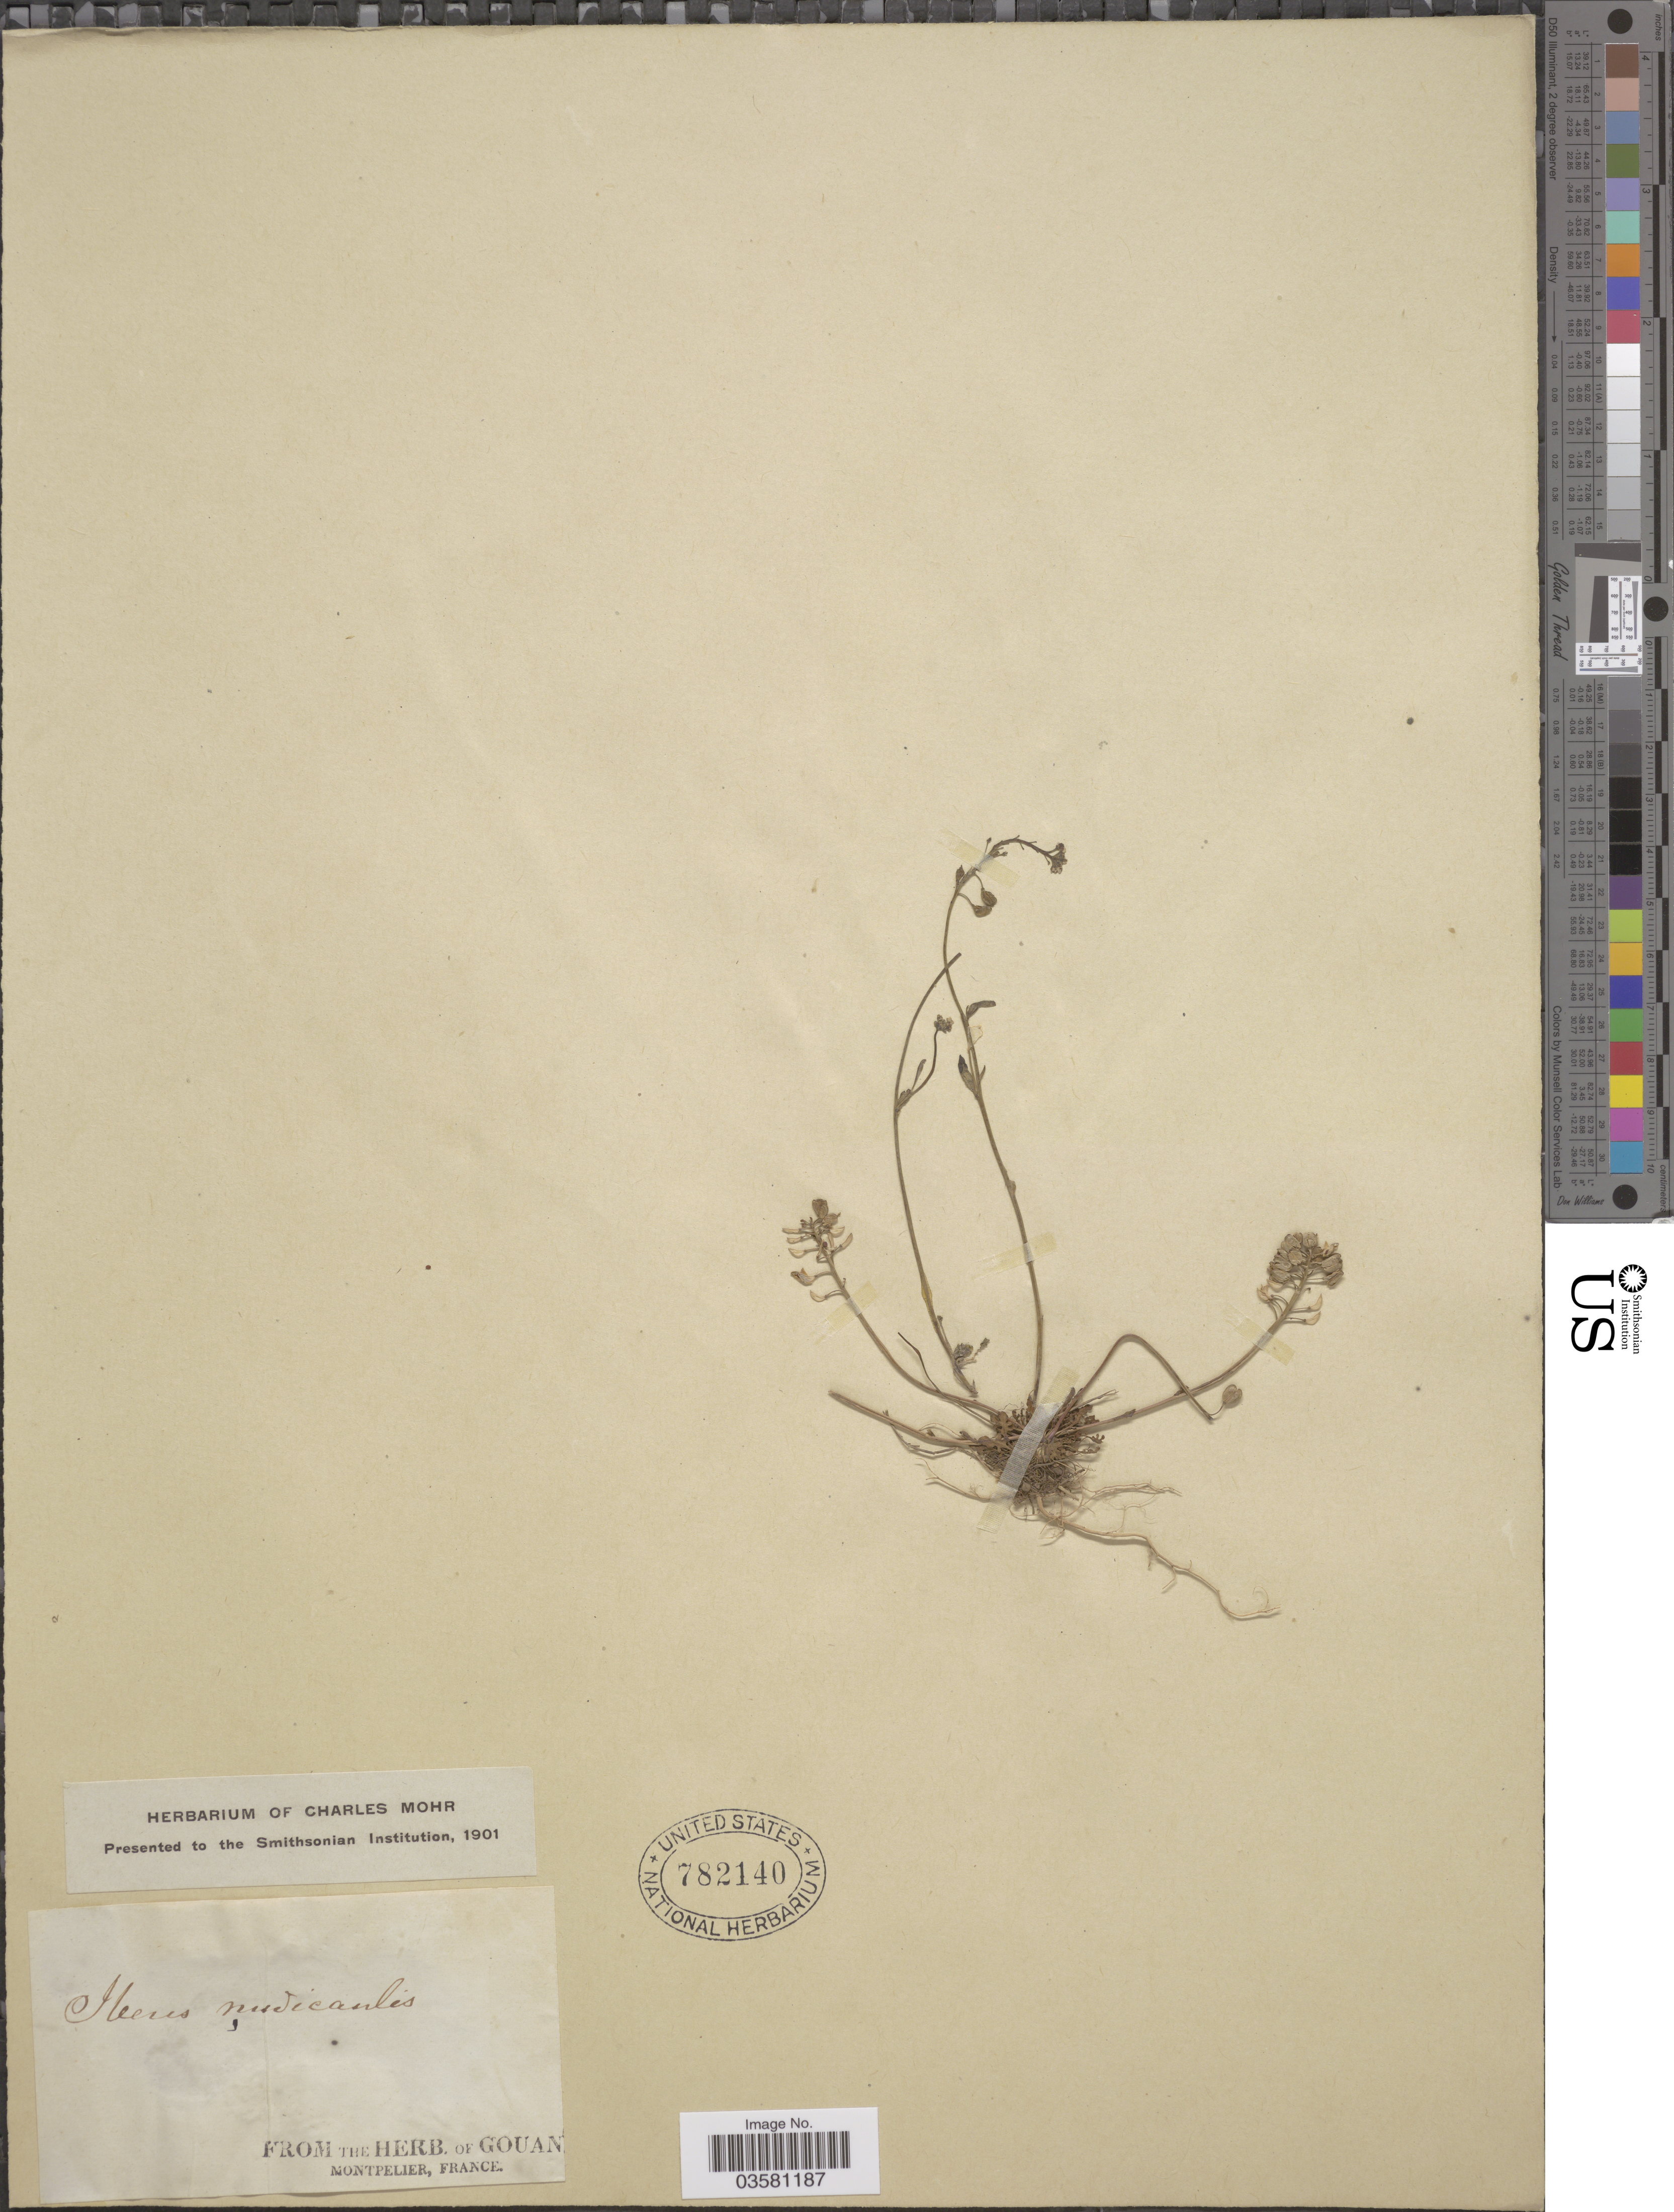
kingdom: Plantae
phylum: Tracheophyta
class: Magnoliopsida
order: Brassicales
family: Brassicaceae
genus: Iberis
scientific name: Iberis nudicaulis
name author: L.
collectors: ex herb. Gouan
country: France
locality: Montpellier.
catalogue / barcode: US 782140